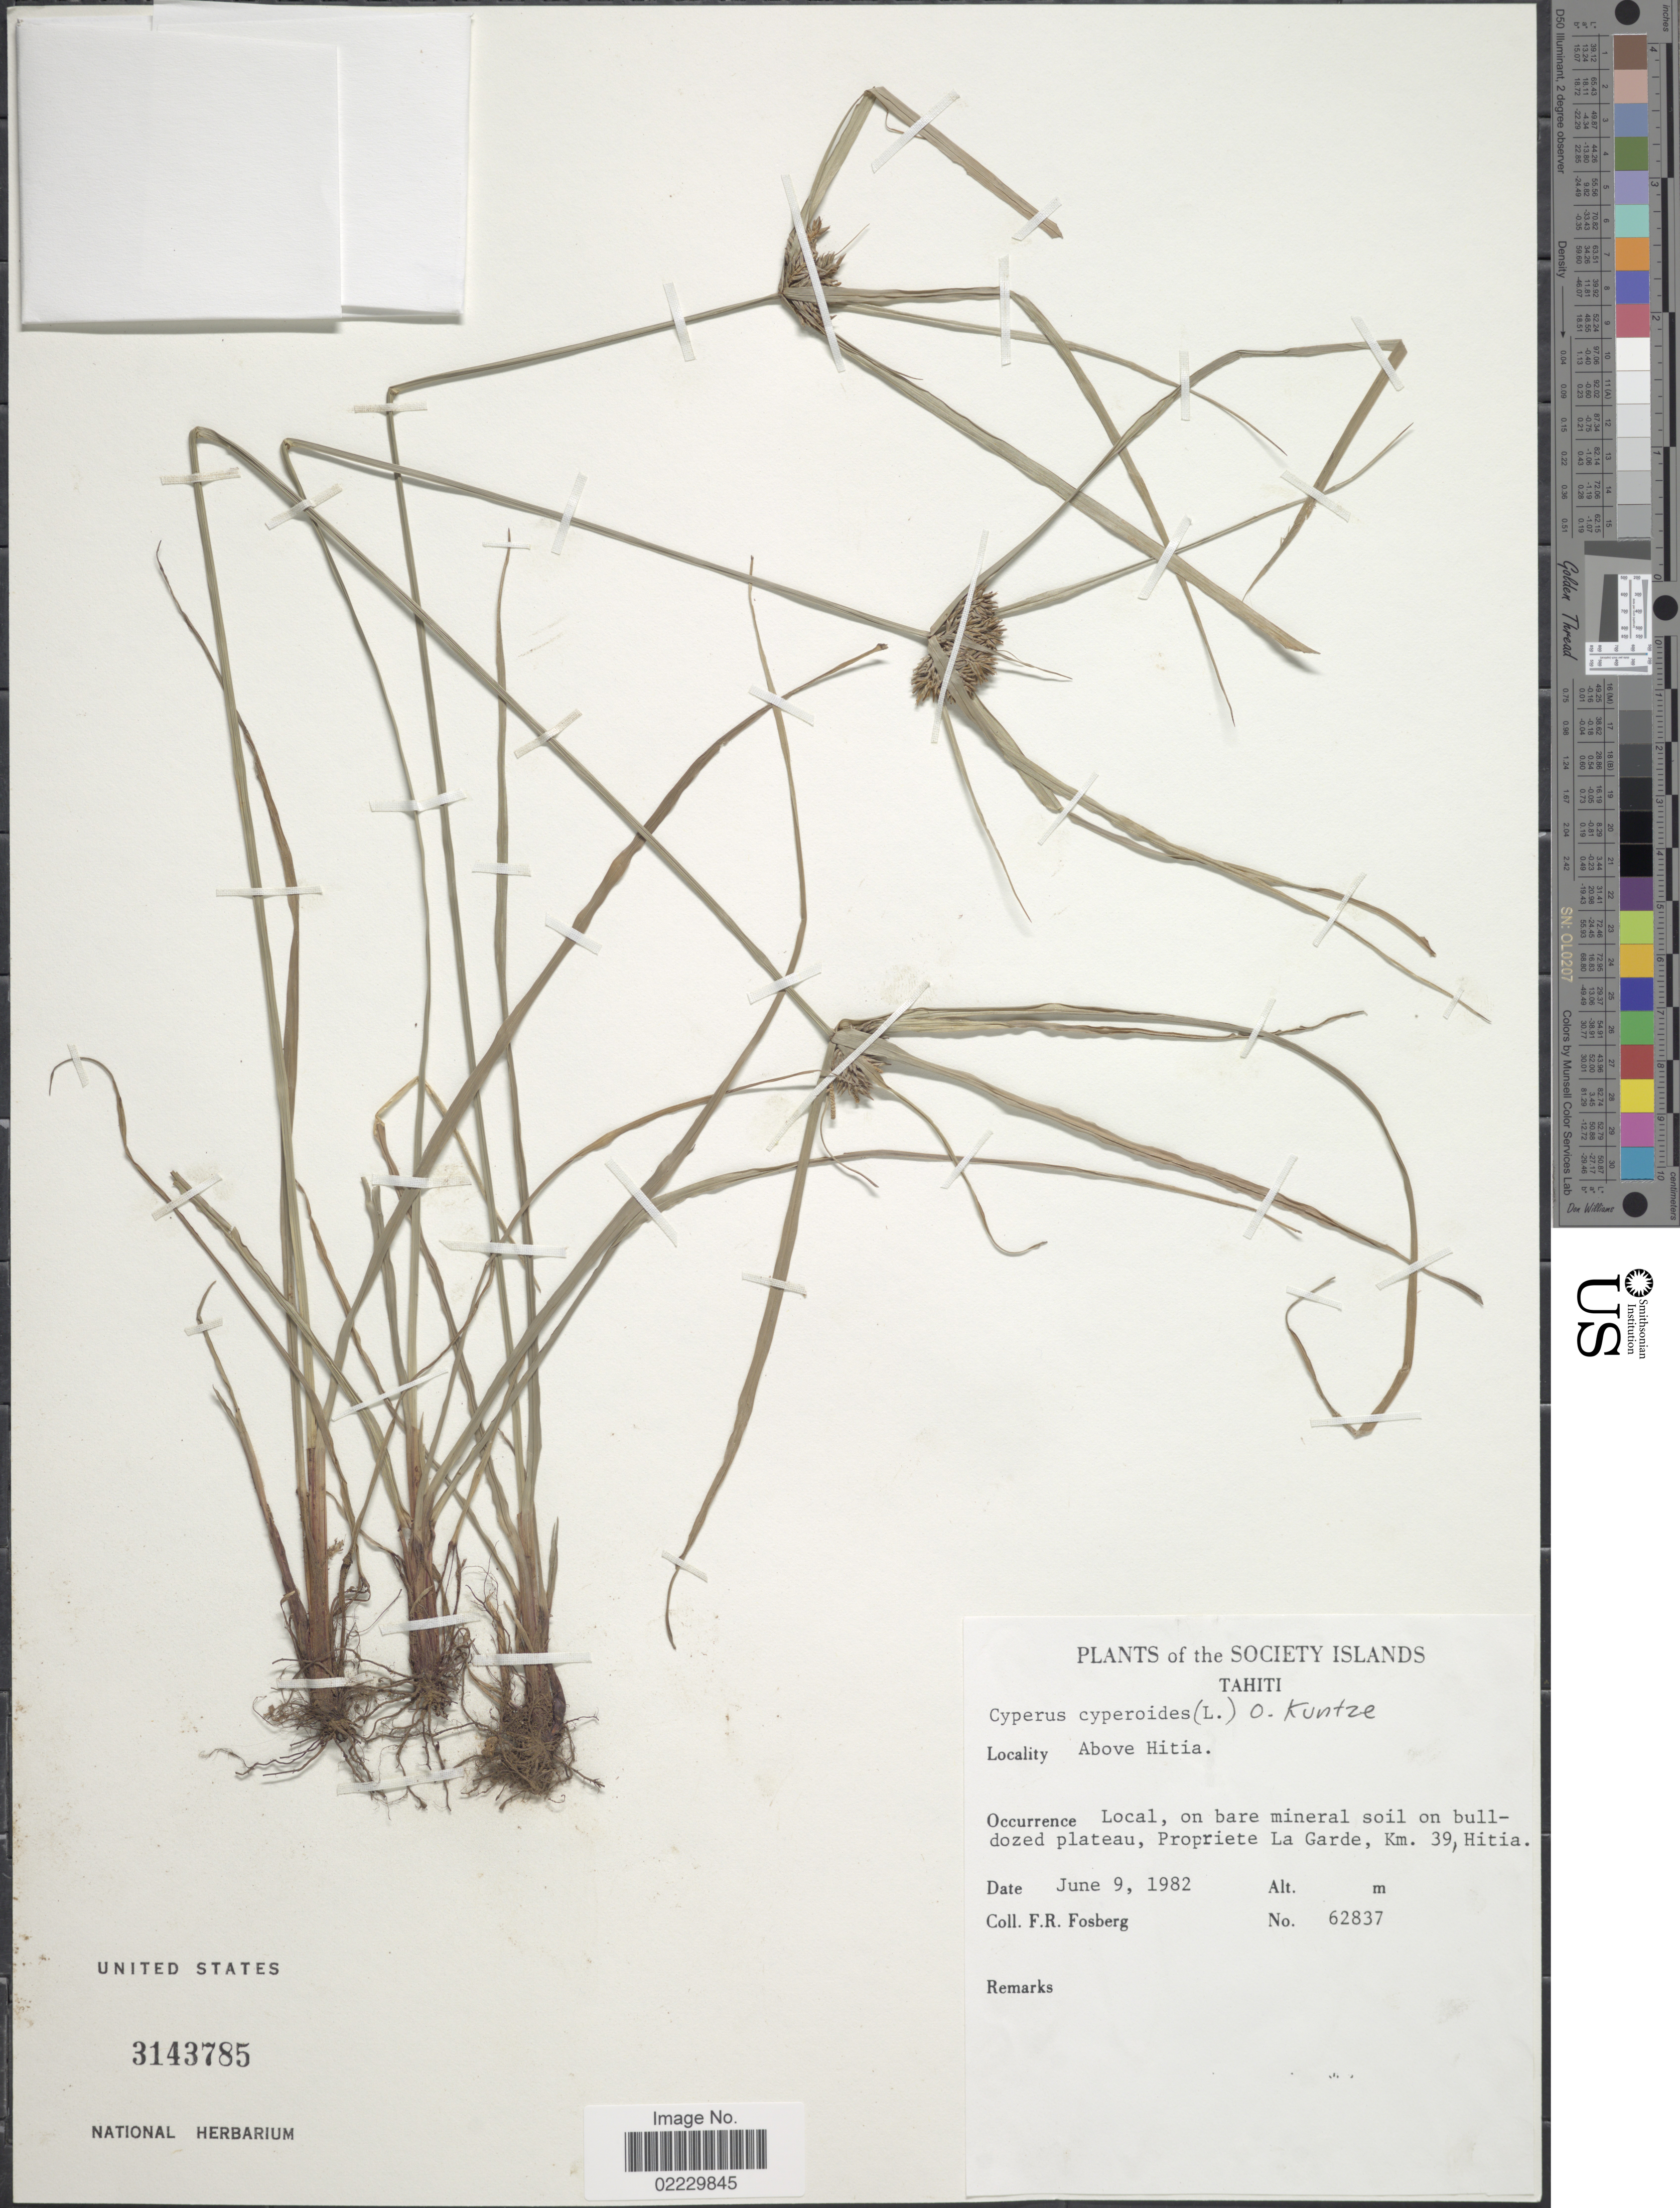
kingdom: Plantae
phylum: Tracheophyta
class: Liliopsida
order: Poales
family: Cyperaceae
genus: Cyperus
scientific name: Cyperus cyperoides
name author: (L.) Kuntze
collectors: F. R. Fosberg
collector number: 62837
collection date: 1982-06-09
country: French Polynesia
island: Tahiti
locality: Society Islands, Tahiti, above Hitia. Propriete La Garde, Km. 39, Hitia.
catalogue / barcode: US 3143785